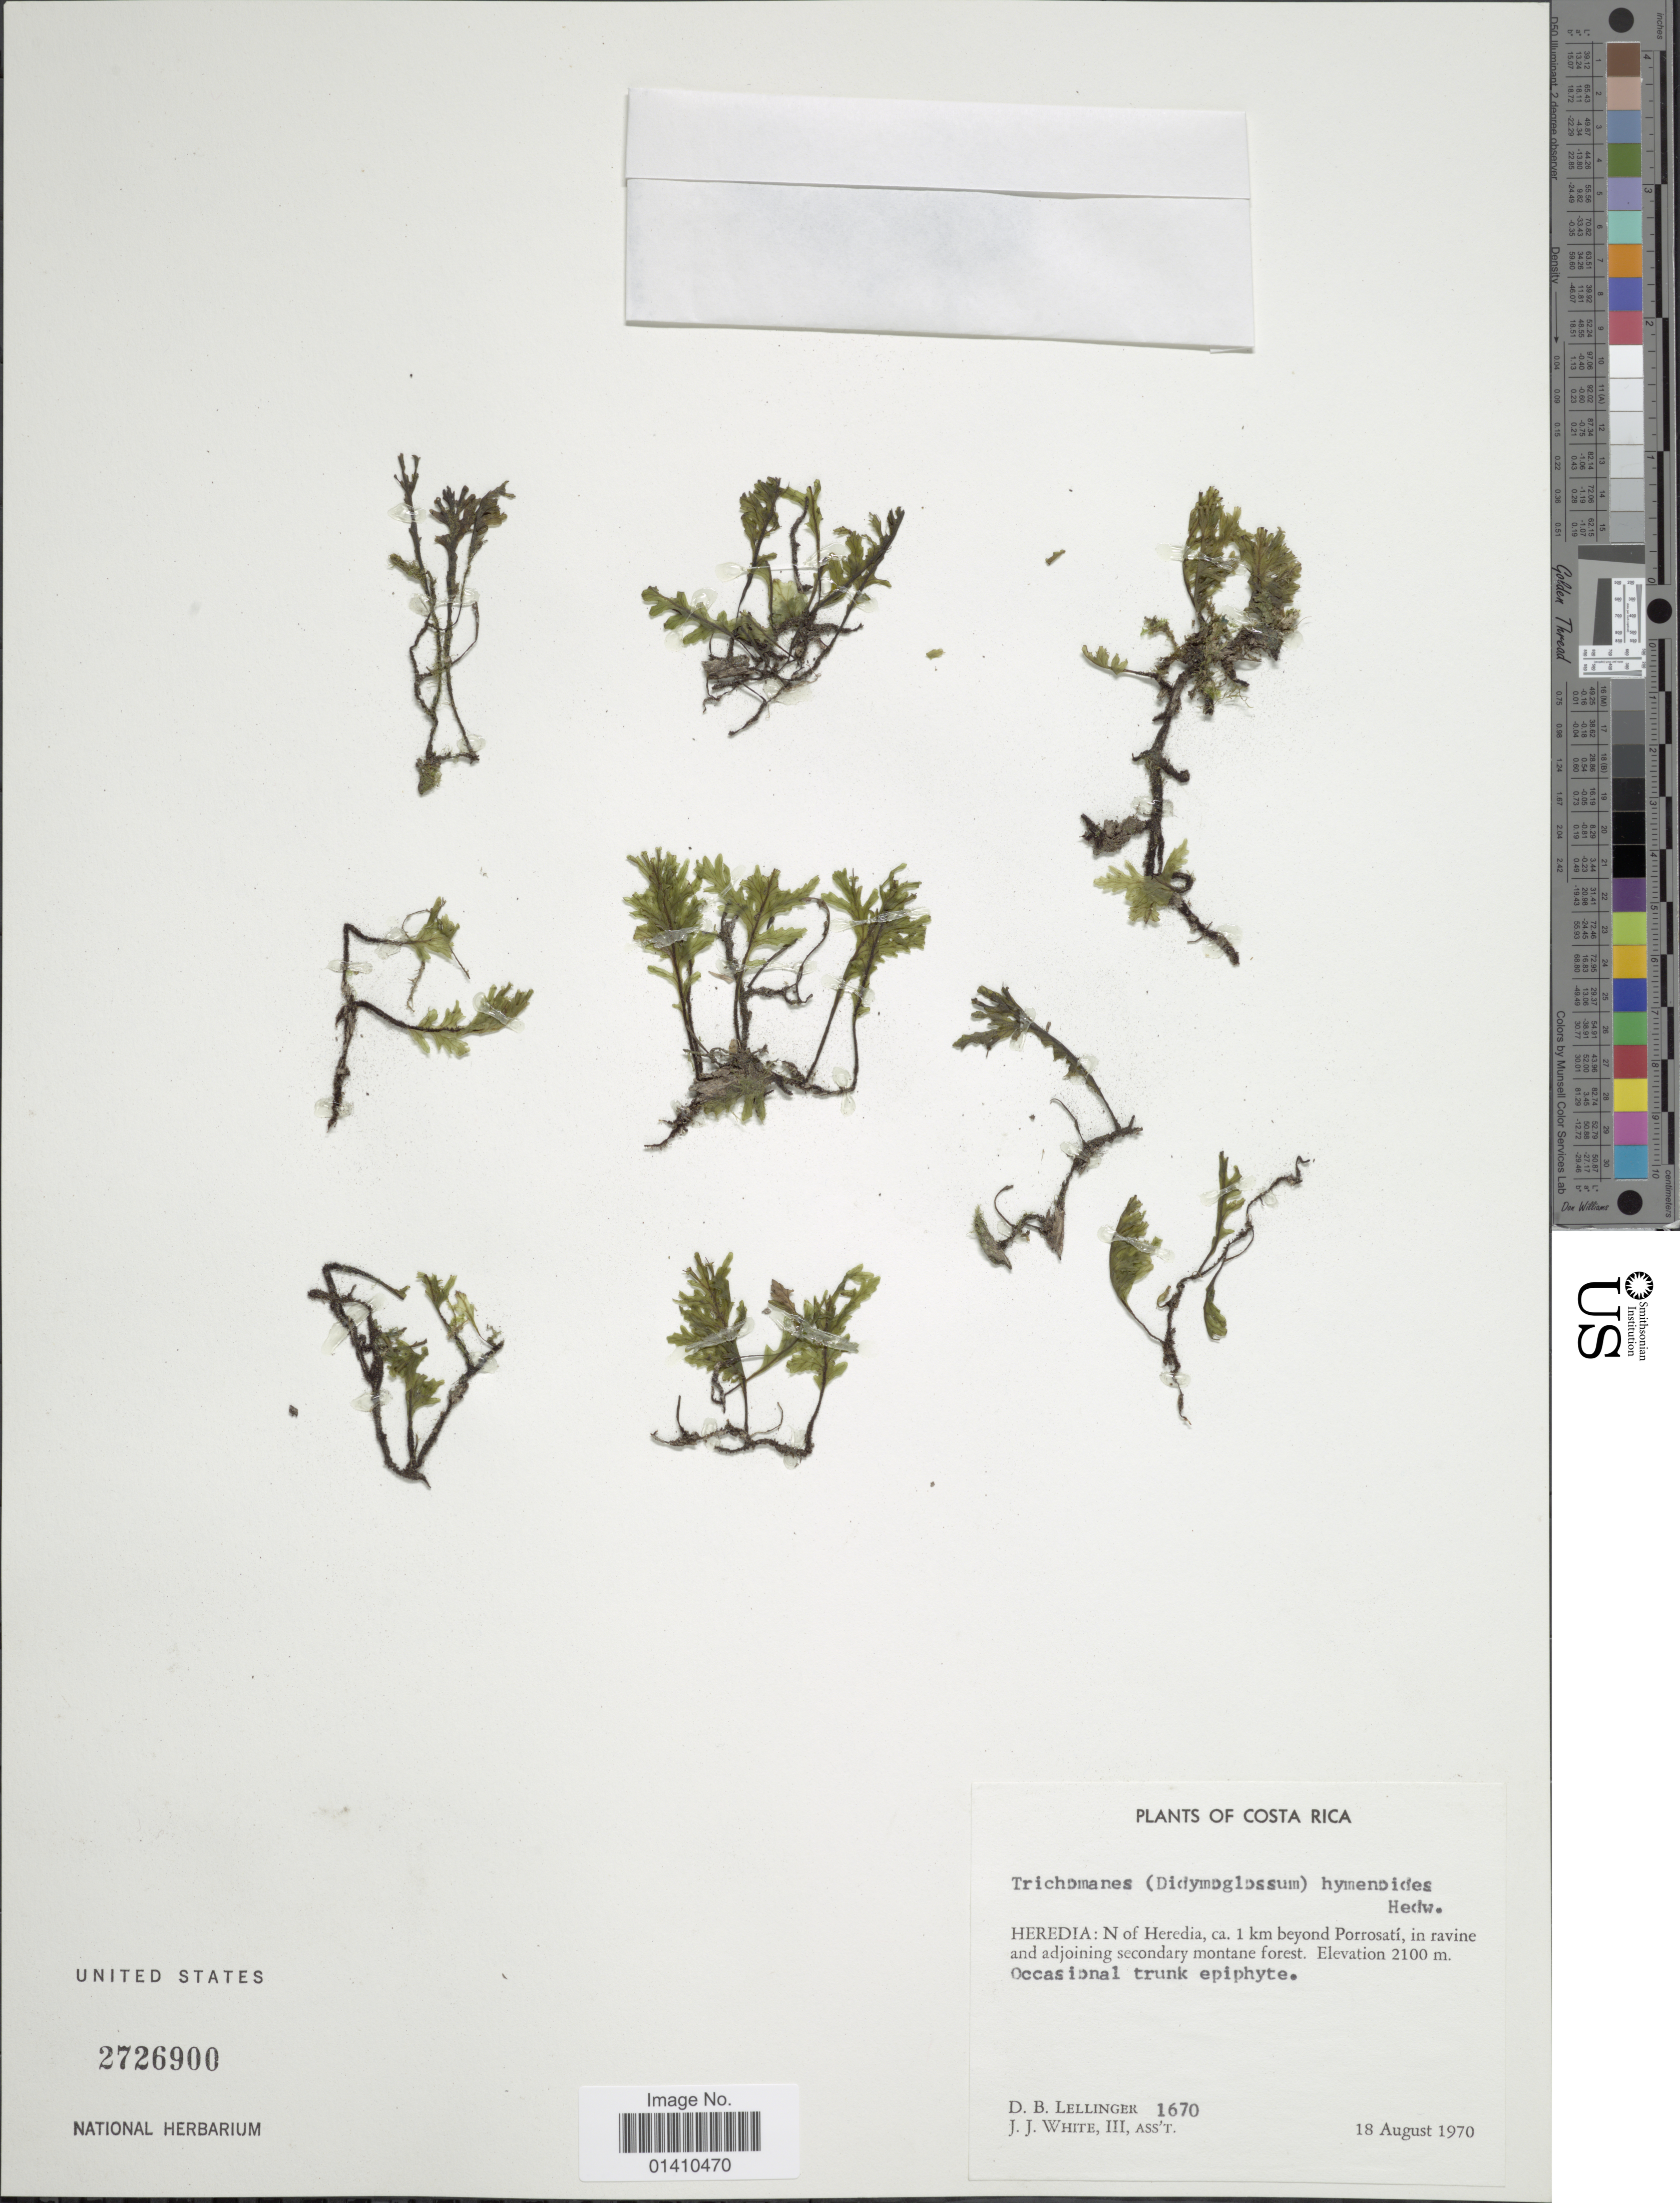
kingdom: Plantae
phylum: Tracheophyta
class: Polypodiopsida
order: Hymenophyllales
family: Hymenophyllaceae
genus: Didymoglossum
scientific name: Didymoglossum hymenoides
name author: (Hedw.) Copel.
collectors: D. B. Lellinger & J. J. White III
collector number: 1670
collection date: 1970-08-18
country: Costa Rica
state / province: Heredia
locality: N of Heredia, 1 km beyond Porrosati, in ravine and adjoining secondary montane forest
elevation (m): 2100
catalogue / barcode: US 2726900